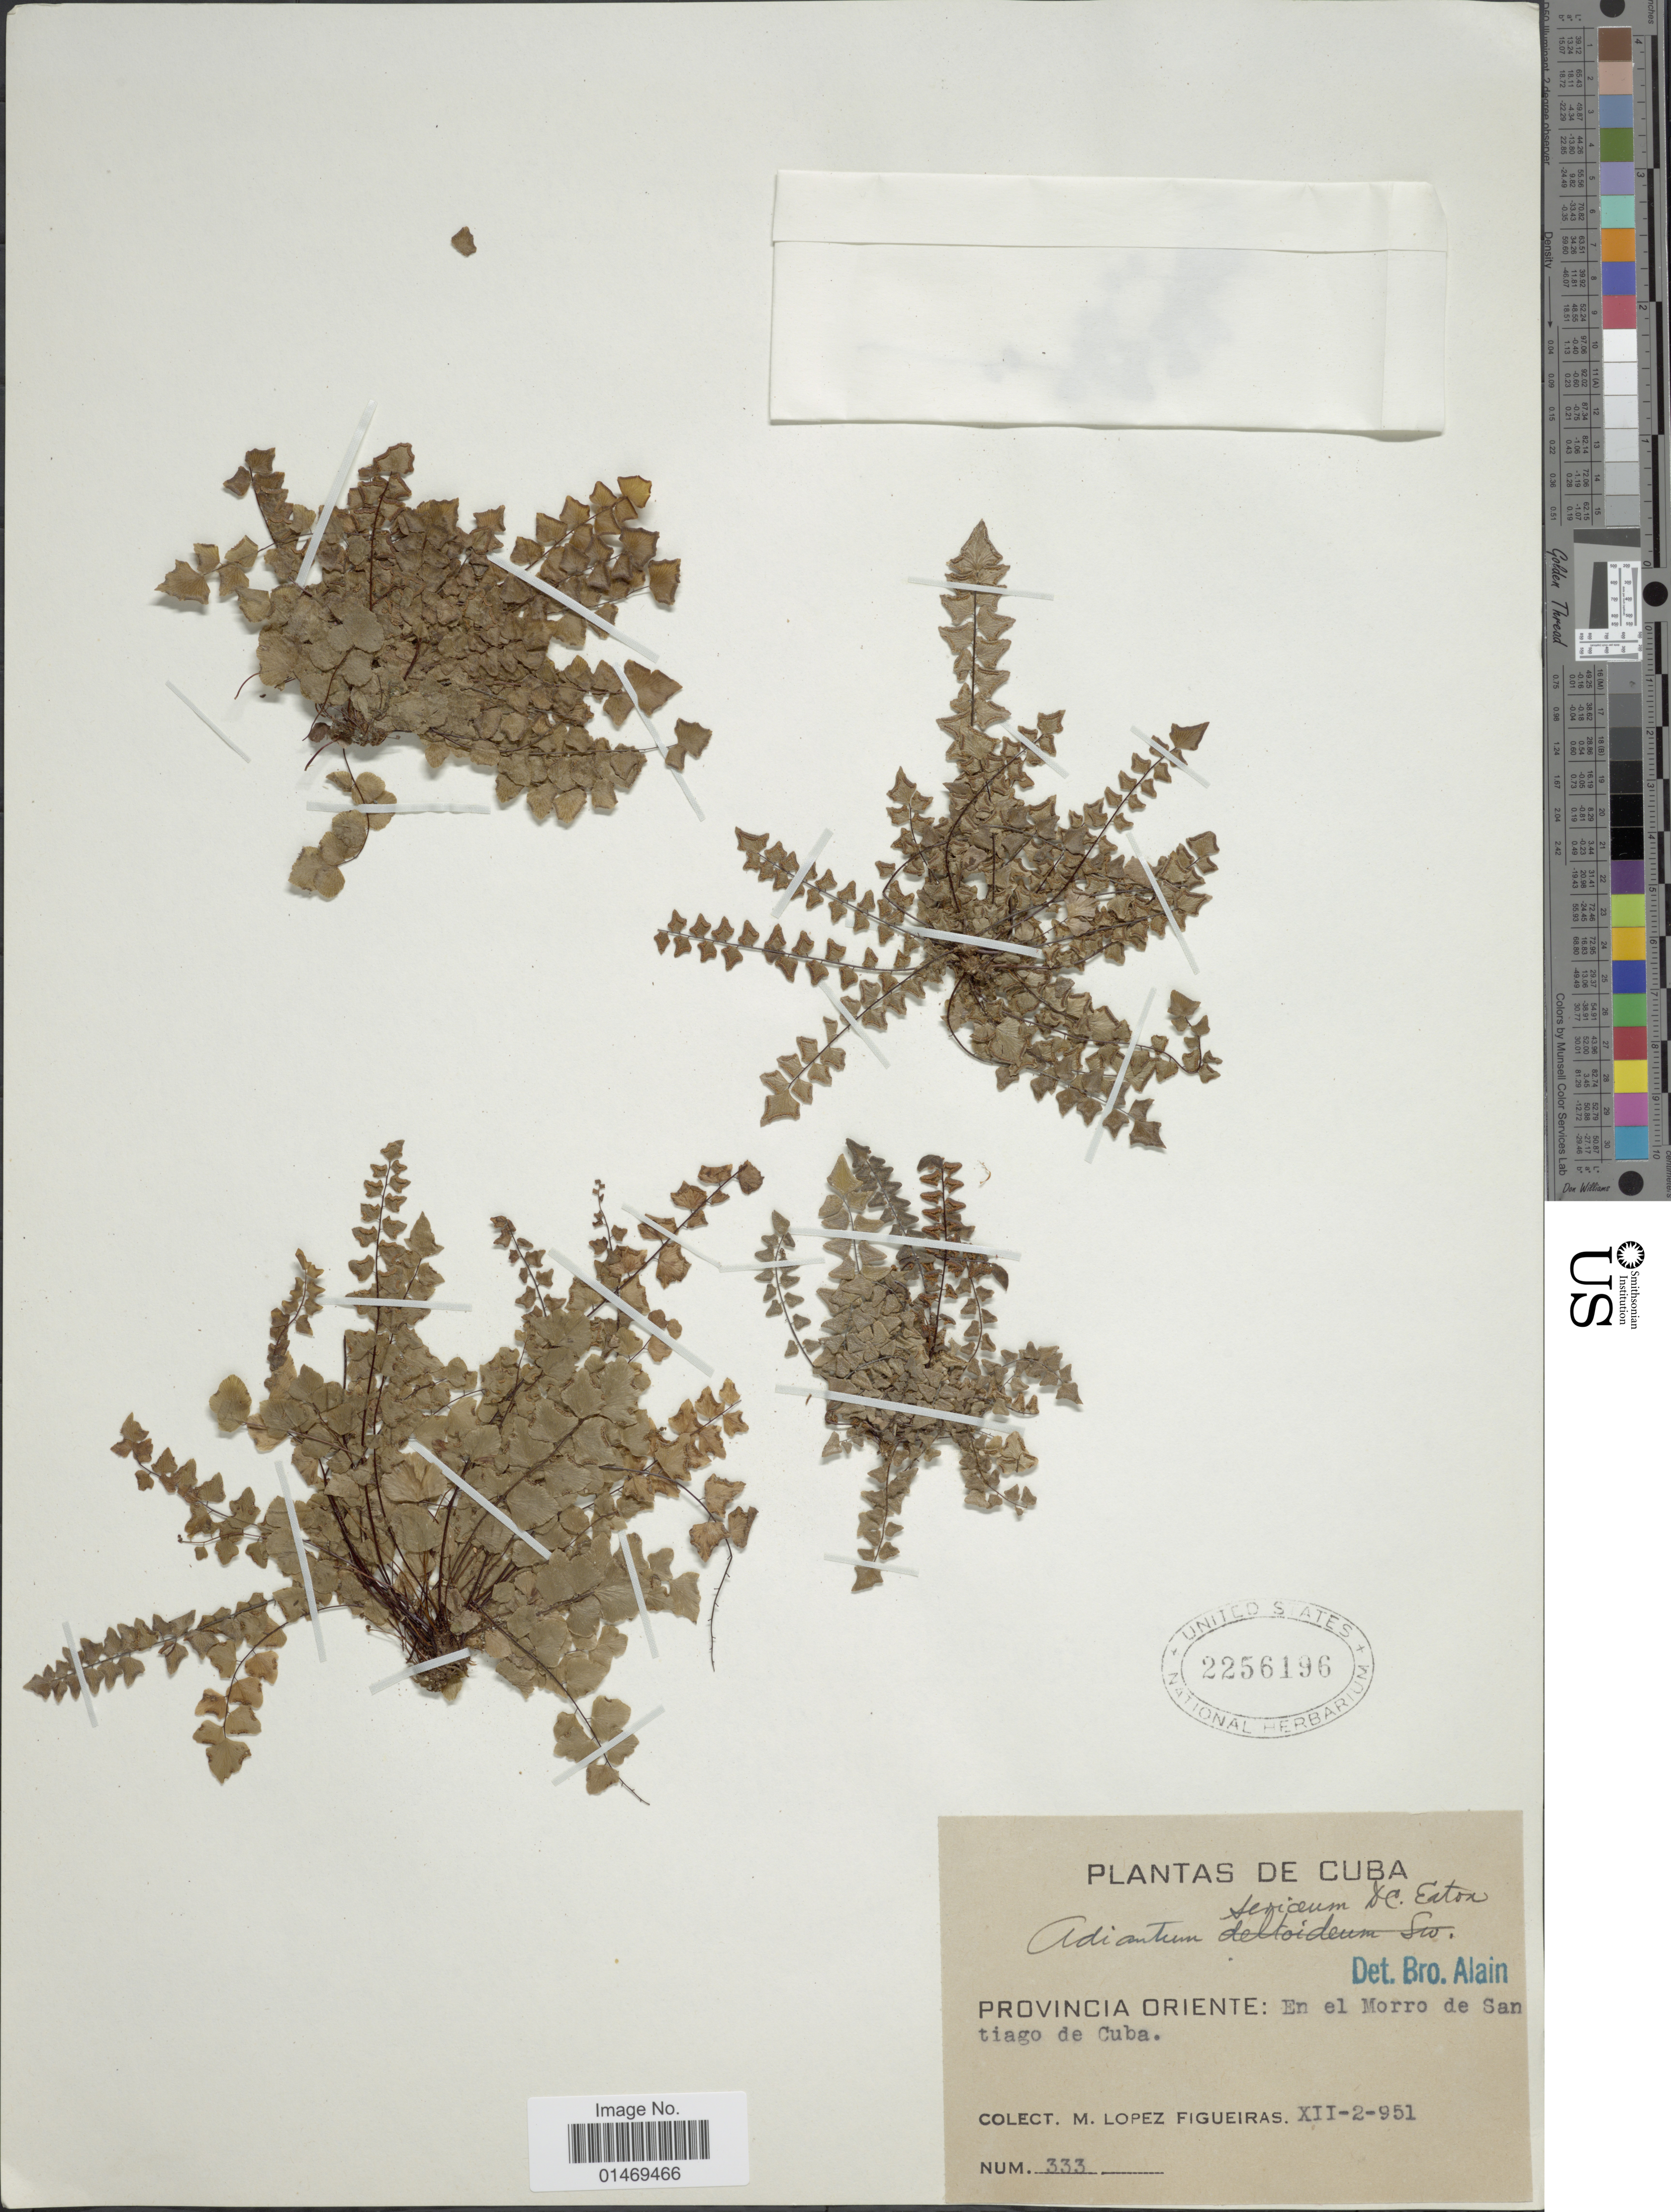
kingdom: Plantae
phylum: Tracheophyta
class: Polypodiopsida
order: Polypodiales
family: Pteridaceae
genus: Adiantum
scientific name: Adiantum sericeum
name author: D.C. Eaton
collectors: M. López Figueiras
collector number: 333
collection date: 1951-12-02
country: Cuba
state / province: Oriente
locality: En el Morro de Santiago de Cuba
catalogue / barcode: US 2256196